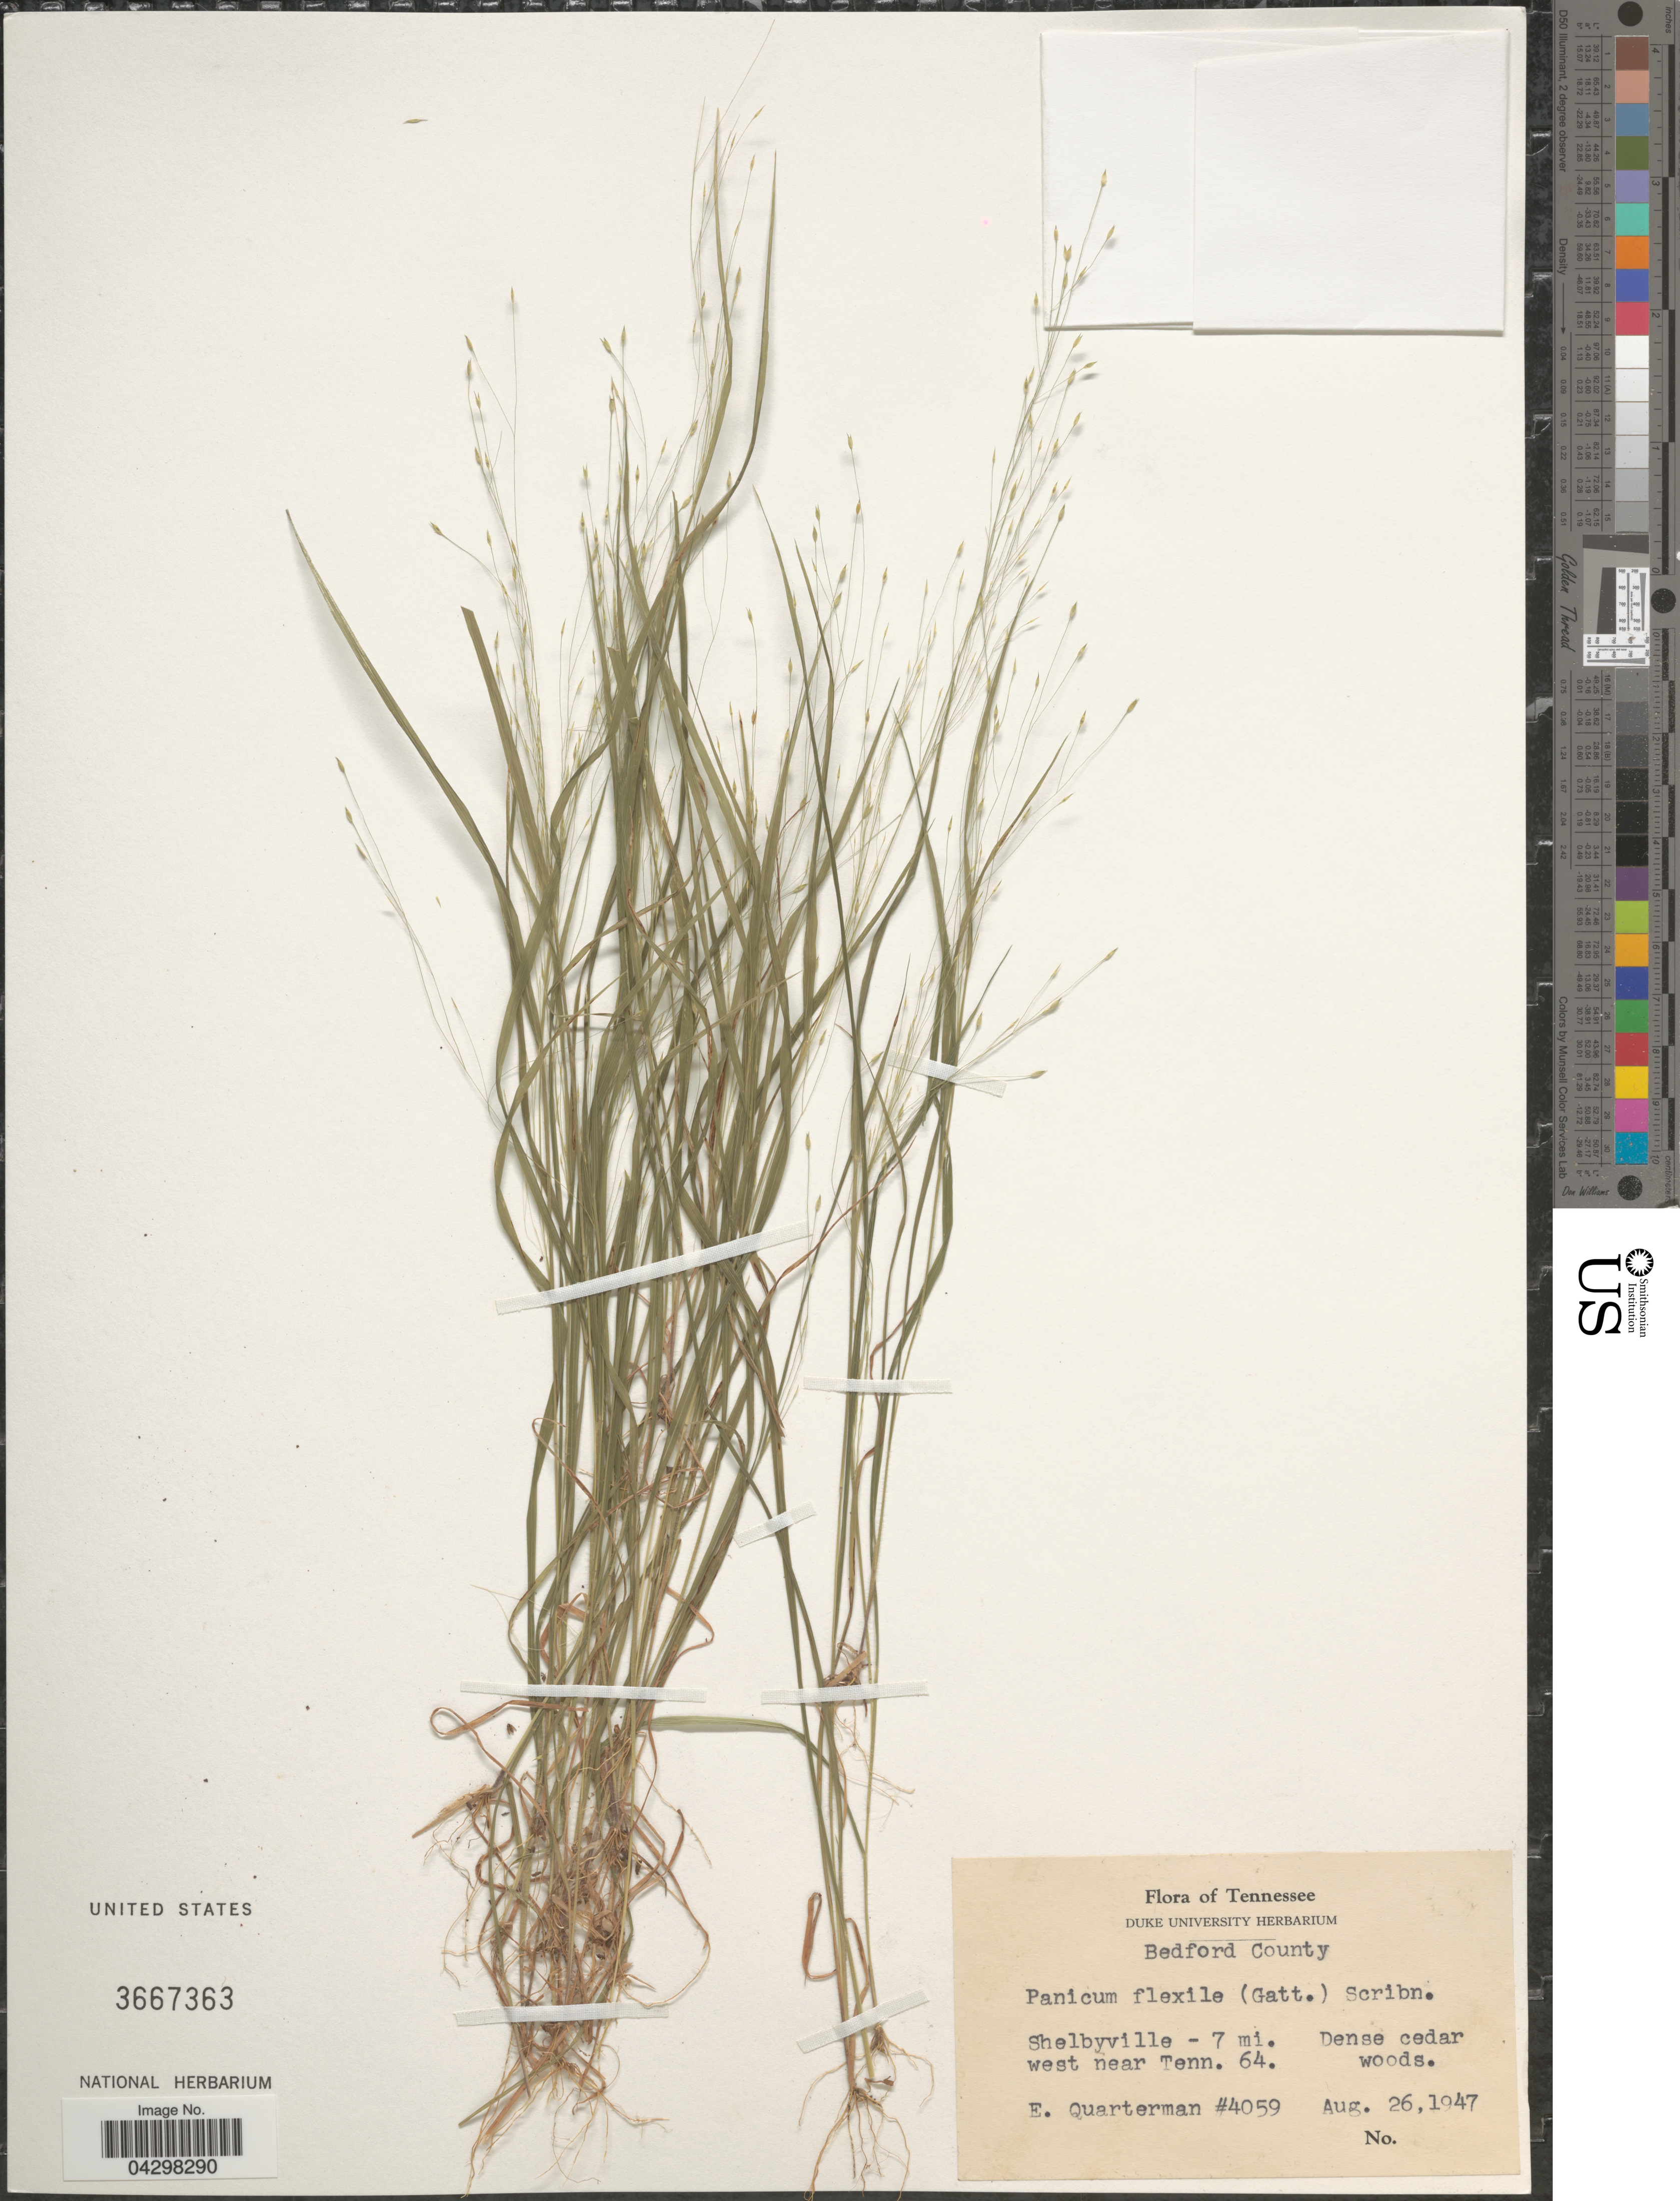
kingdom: Plantae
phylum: Tracheophyta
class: Liliopsida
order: Poales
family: Poaceae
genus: Panicum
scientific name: Panicum flexile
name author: (Gatt.) Scribn.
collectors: E. Quarterman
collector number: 4059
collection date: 1947-08-26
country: United States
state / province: Tennessee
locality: Bedford County. Shelbyville - 7 mi. west near Tenn. 64. Dense cedar woods.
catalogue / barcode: US 3667363